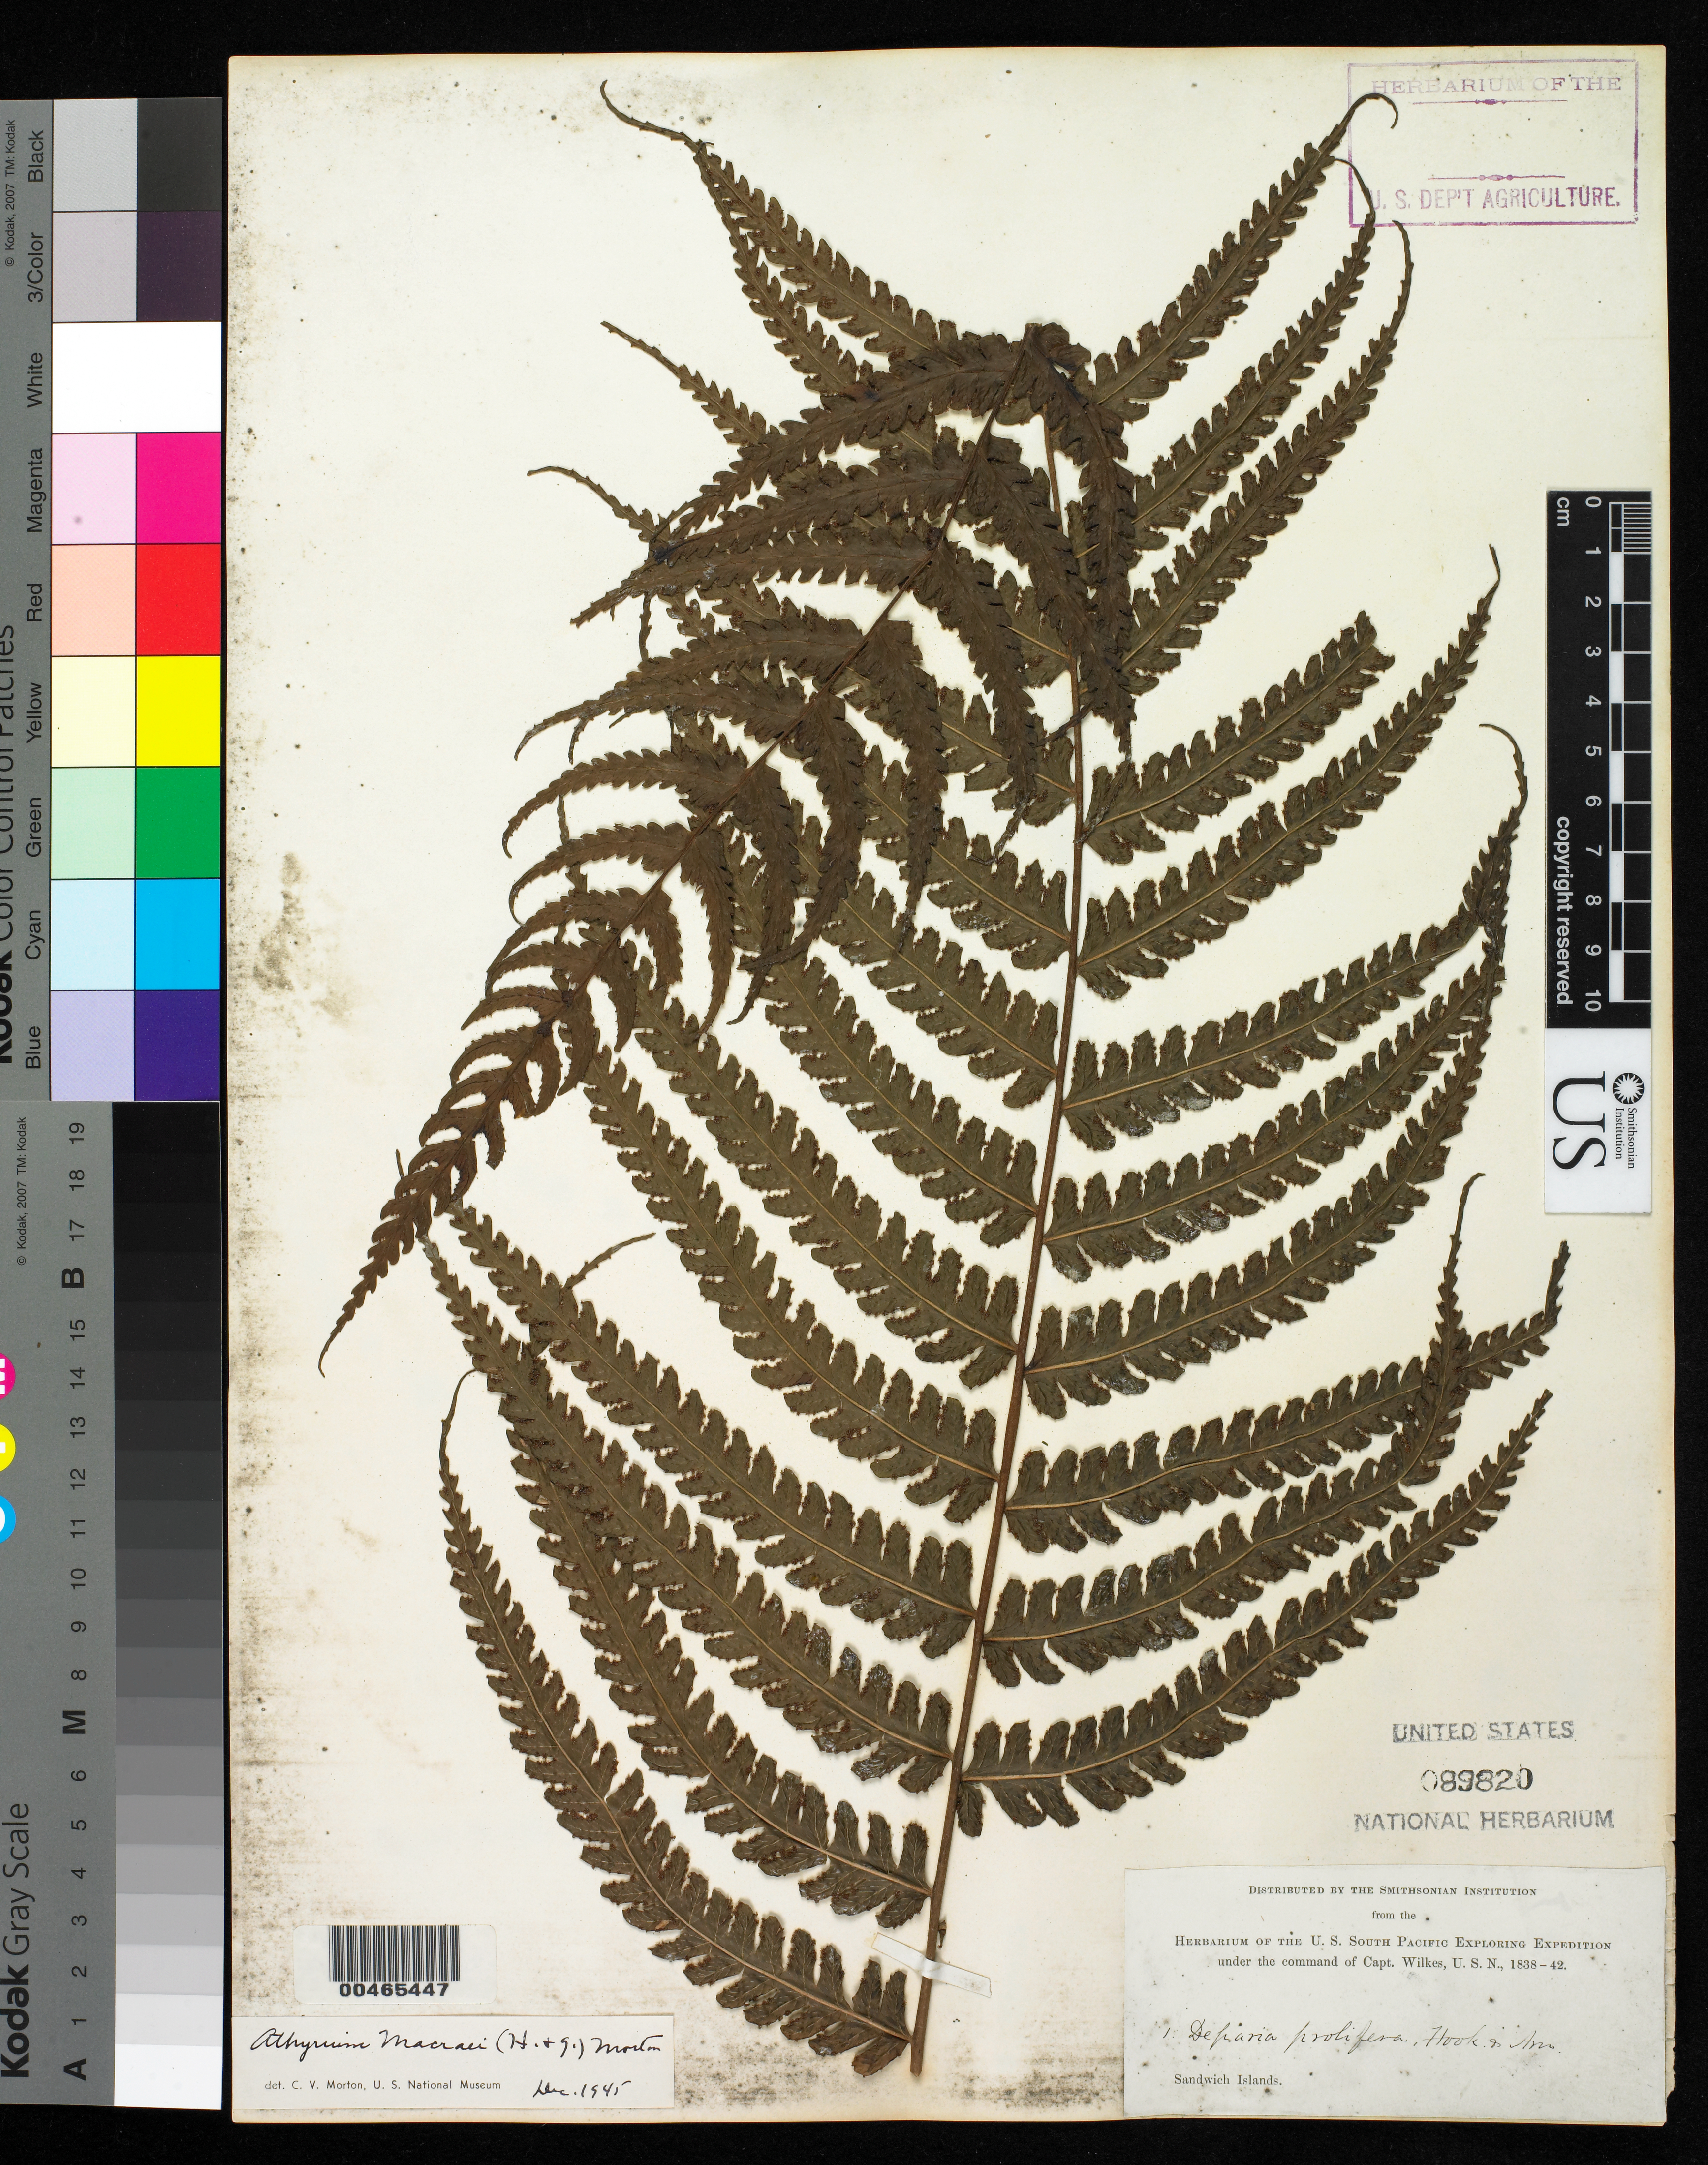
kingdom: Plantae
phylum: Tracheophyta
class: Polypodiopsida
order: Polypodiales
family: Athyriaceae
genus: Diplazium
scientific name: Diplazium arnottii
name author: Brack.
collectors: Wilkes Explor. Exped.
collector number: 1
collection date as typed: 1838 to -- --- 1842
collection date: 1838/1842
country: United States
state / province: Hawaii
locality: Sandwich Islands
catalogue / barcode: US 89820